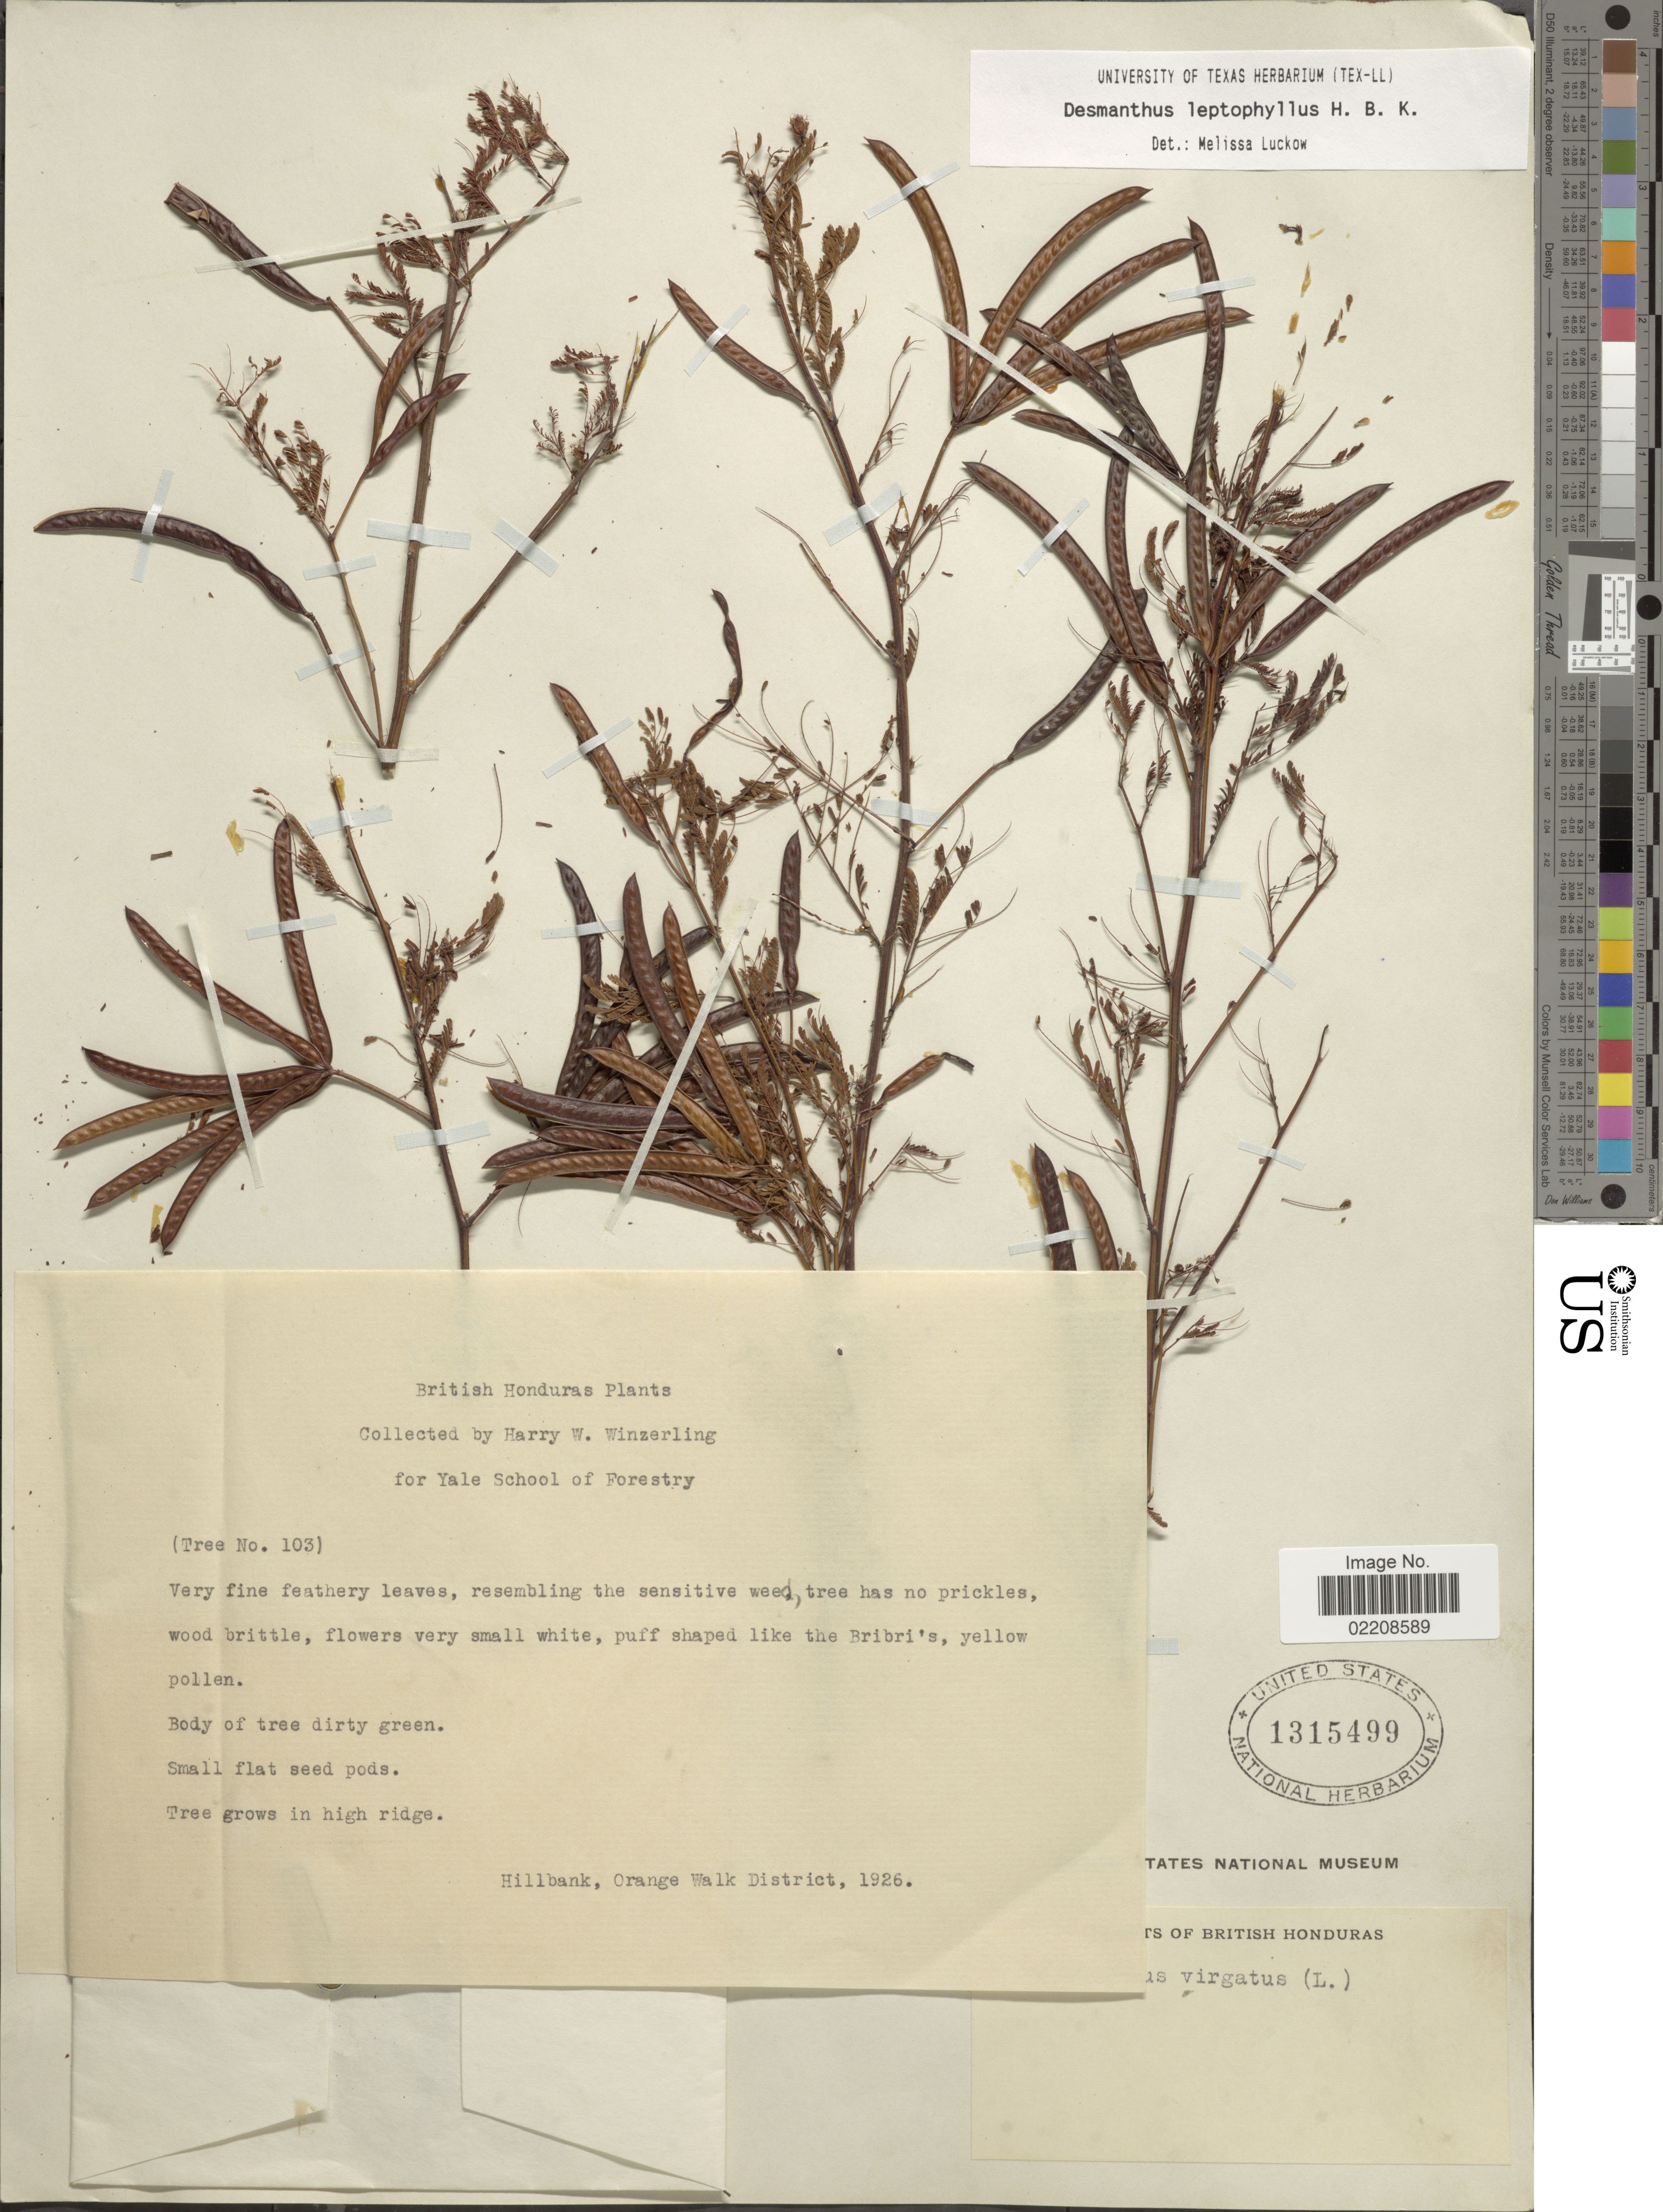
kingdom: Plantae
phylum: Tracheophyta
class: Magnoliopsida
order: Fabales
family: Fabaceae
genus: Desmanthus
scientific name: Desmanthus leptophyllus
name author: Kunth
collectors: H. Winzerling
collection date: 1926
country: Belize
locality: British Honduras. Hillbank, Orange Walk District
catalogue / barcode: US 1315499